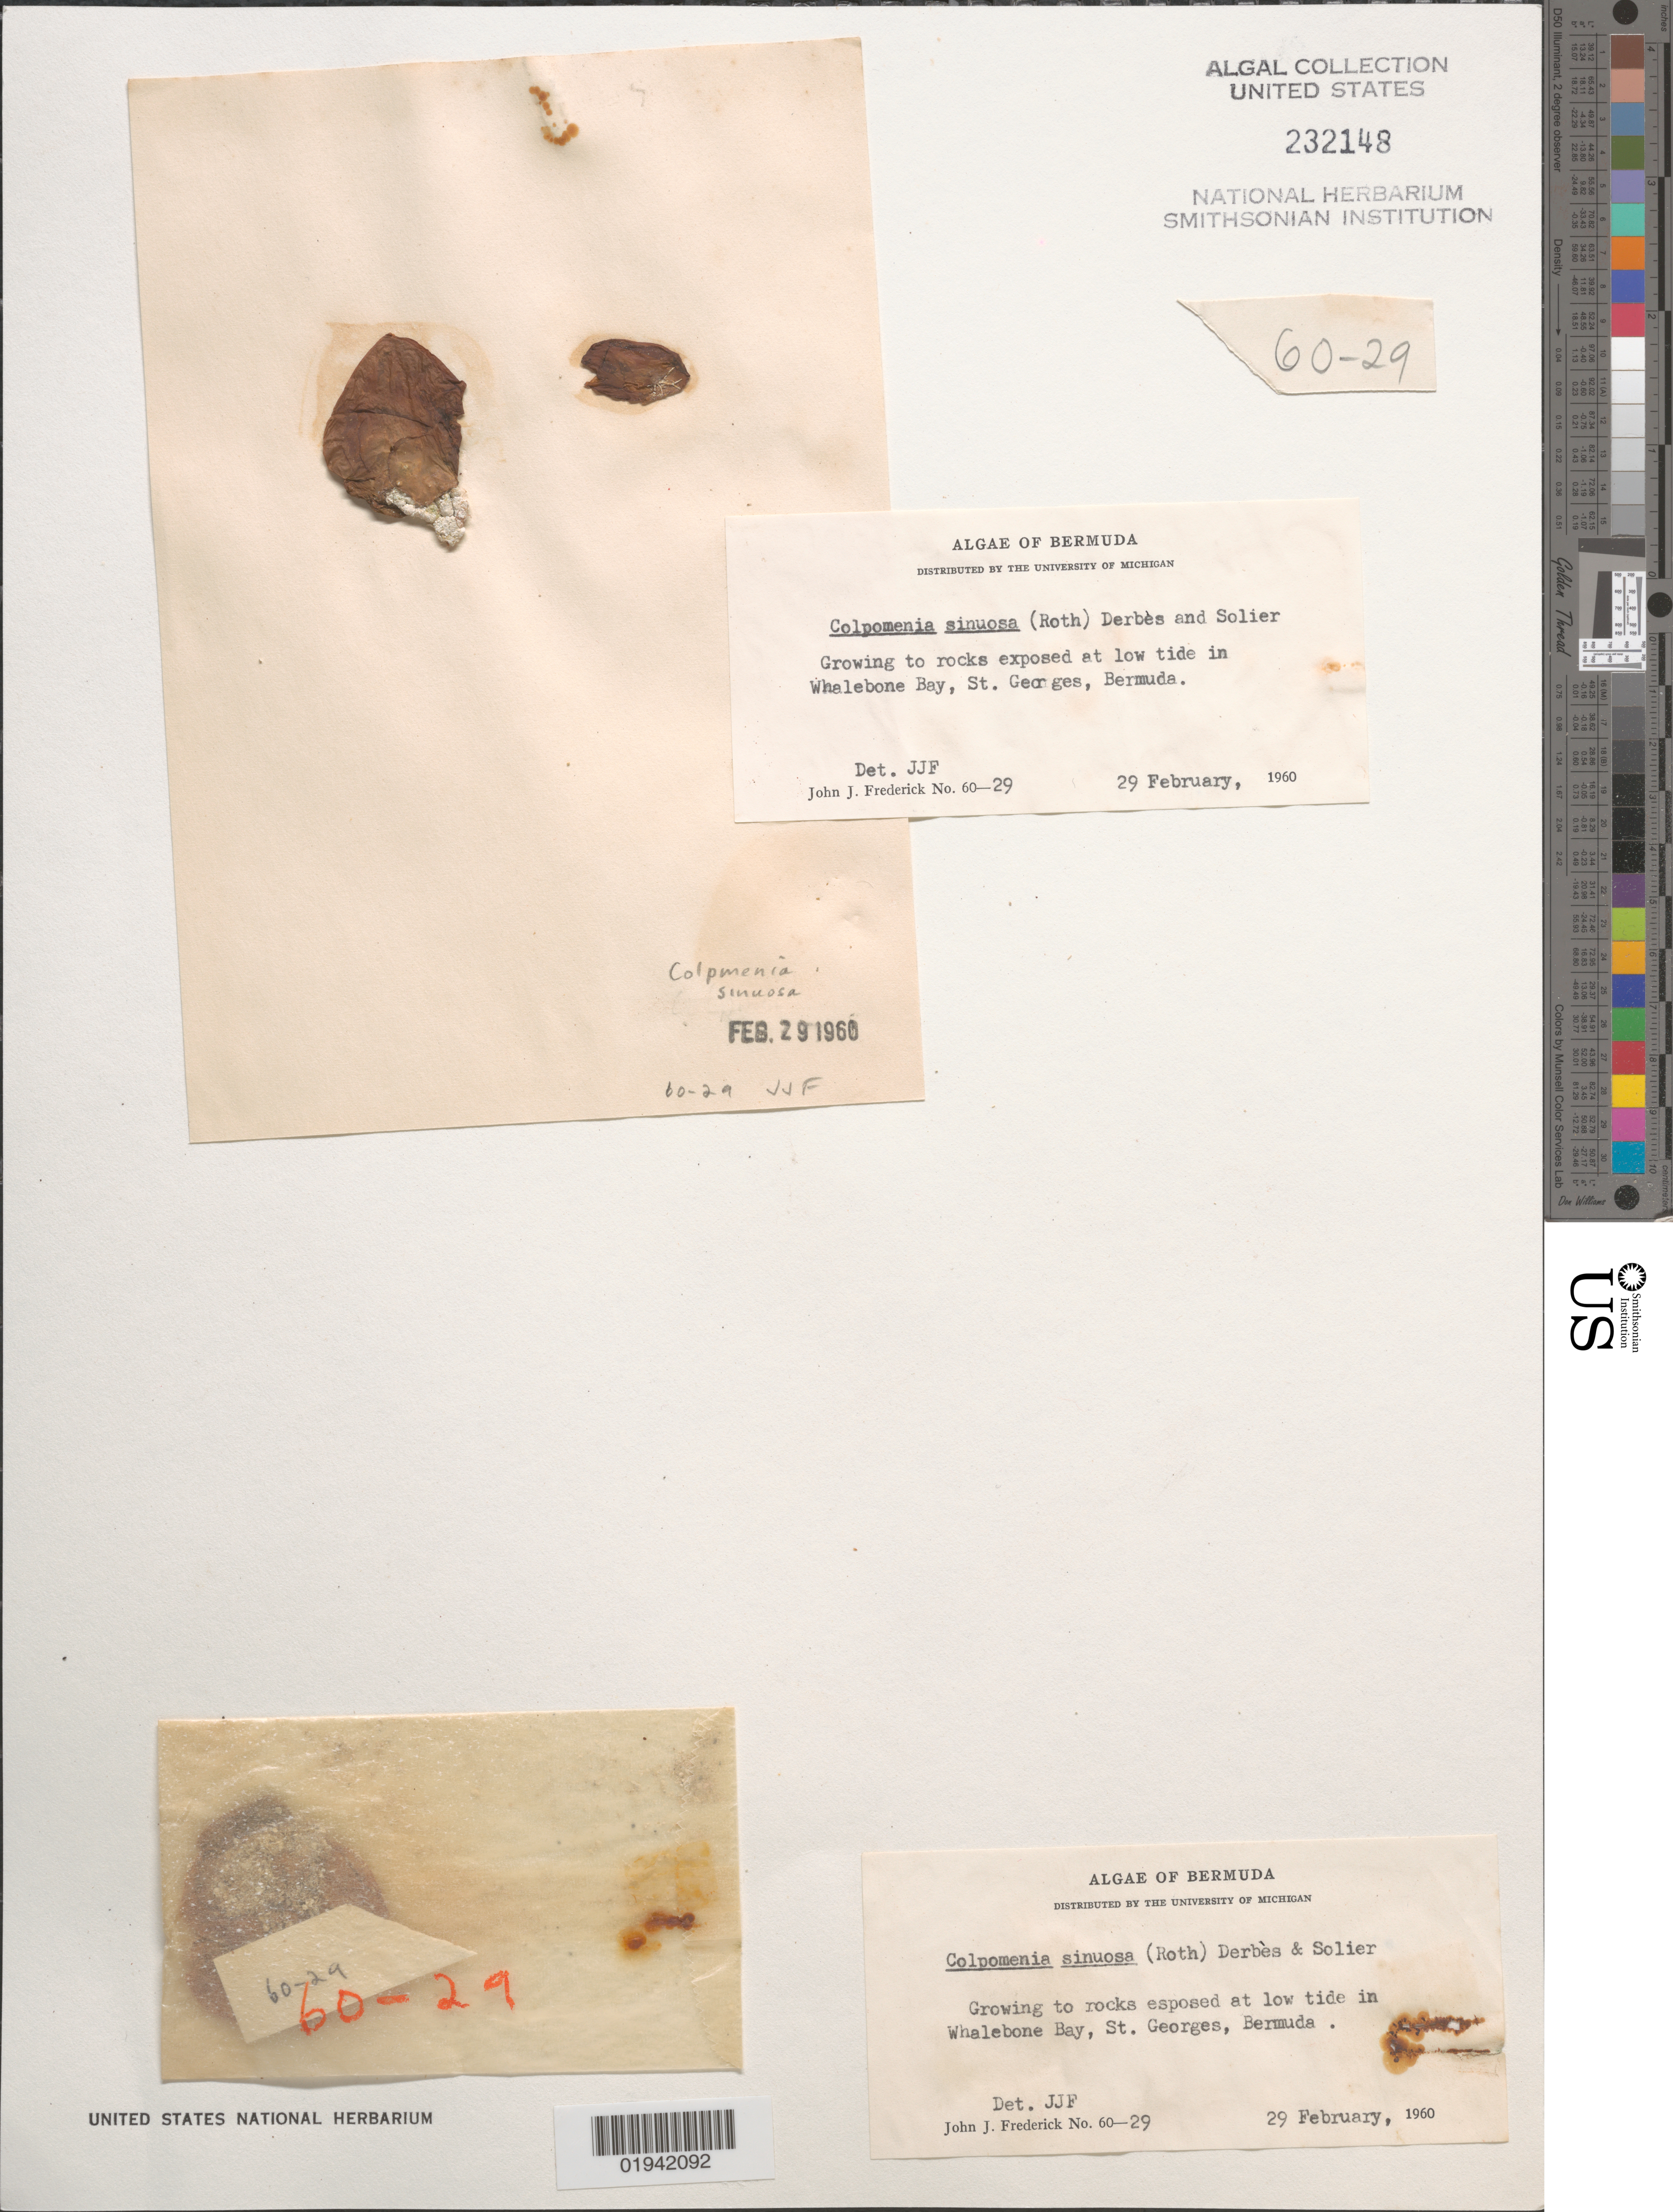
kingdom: Chromista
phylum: Ochrophyta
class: Phaeophyceae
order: Scytosiphonales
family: Scytosiphonaceae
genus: Colpomenia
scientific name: Colpomenia sinuosa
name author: (K. Mert. ex Roth) Derbes & Solier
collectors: J. Frederick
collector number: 60-29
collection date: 1960-02-29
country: Bermuda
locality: Growing to rocks esposed at low tide in Whalebone Bay, St. Georges.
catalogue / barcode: US 232148